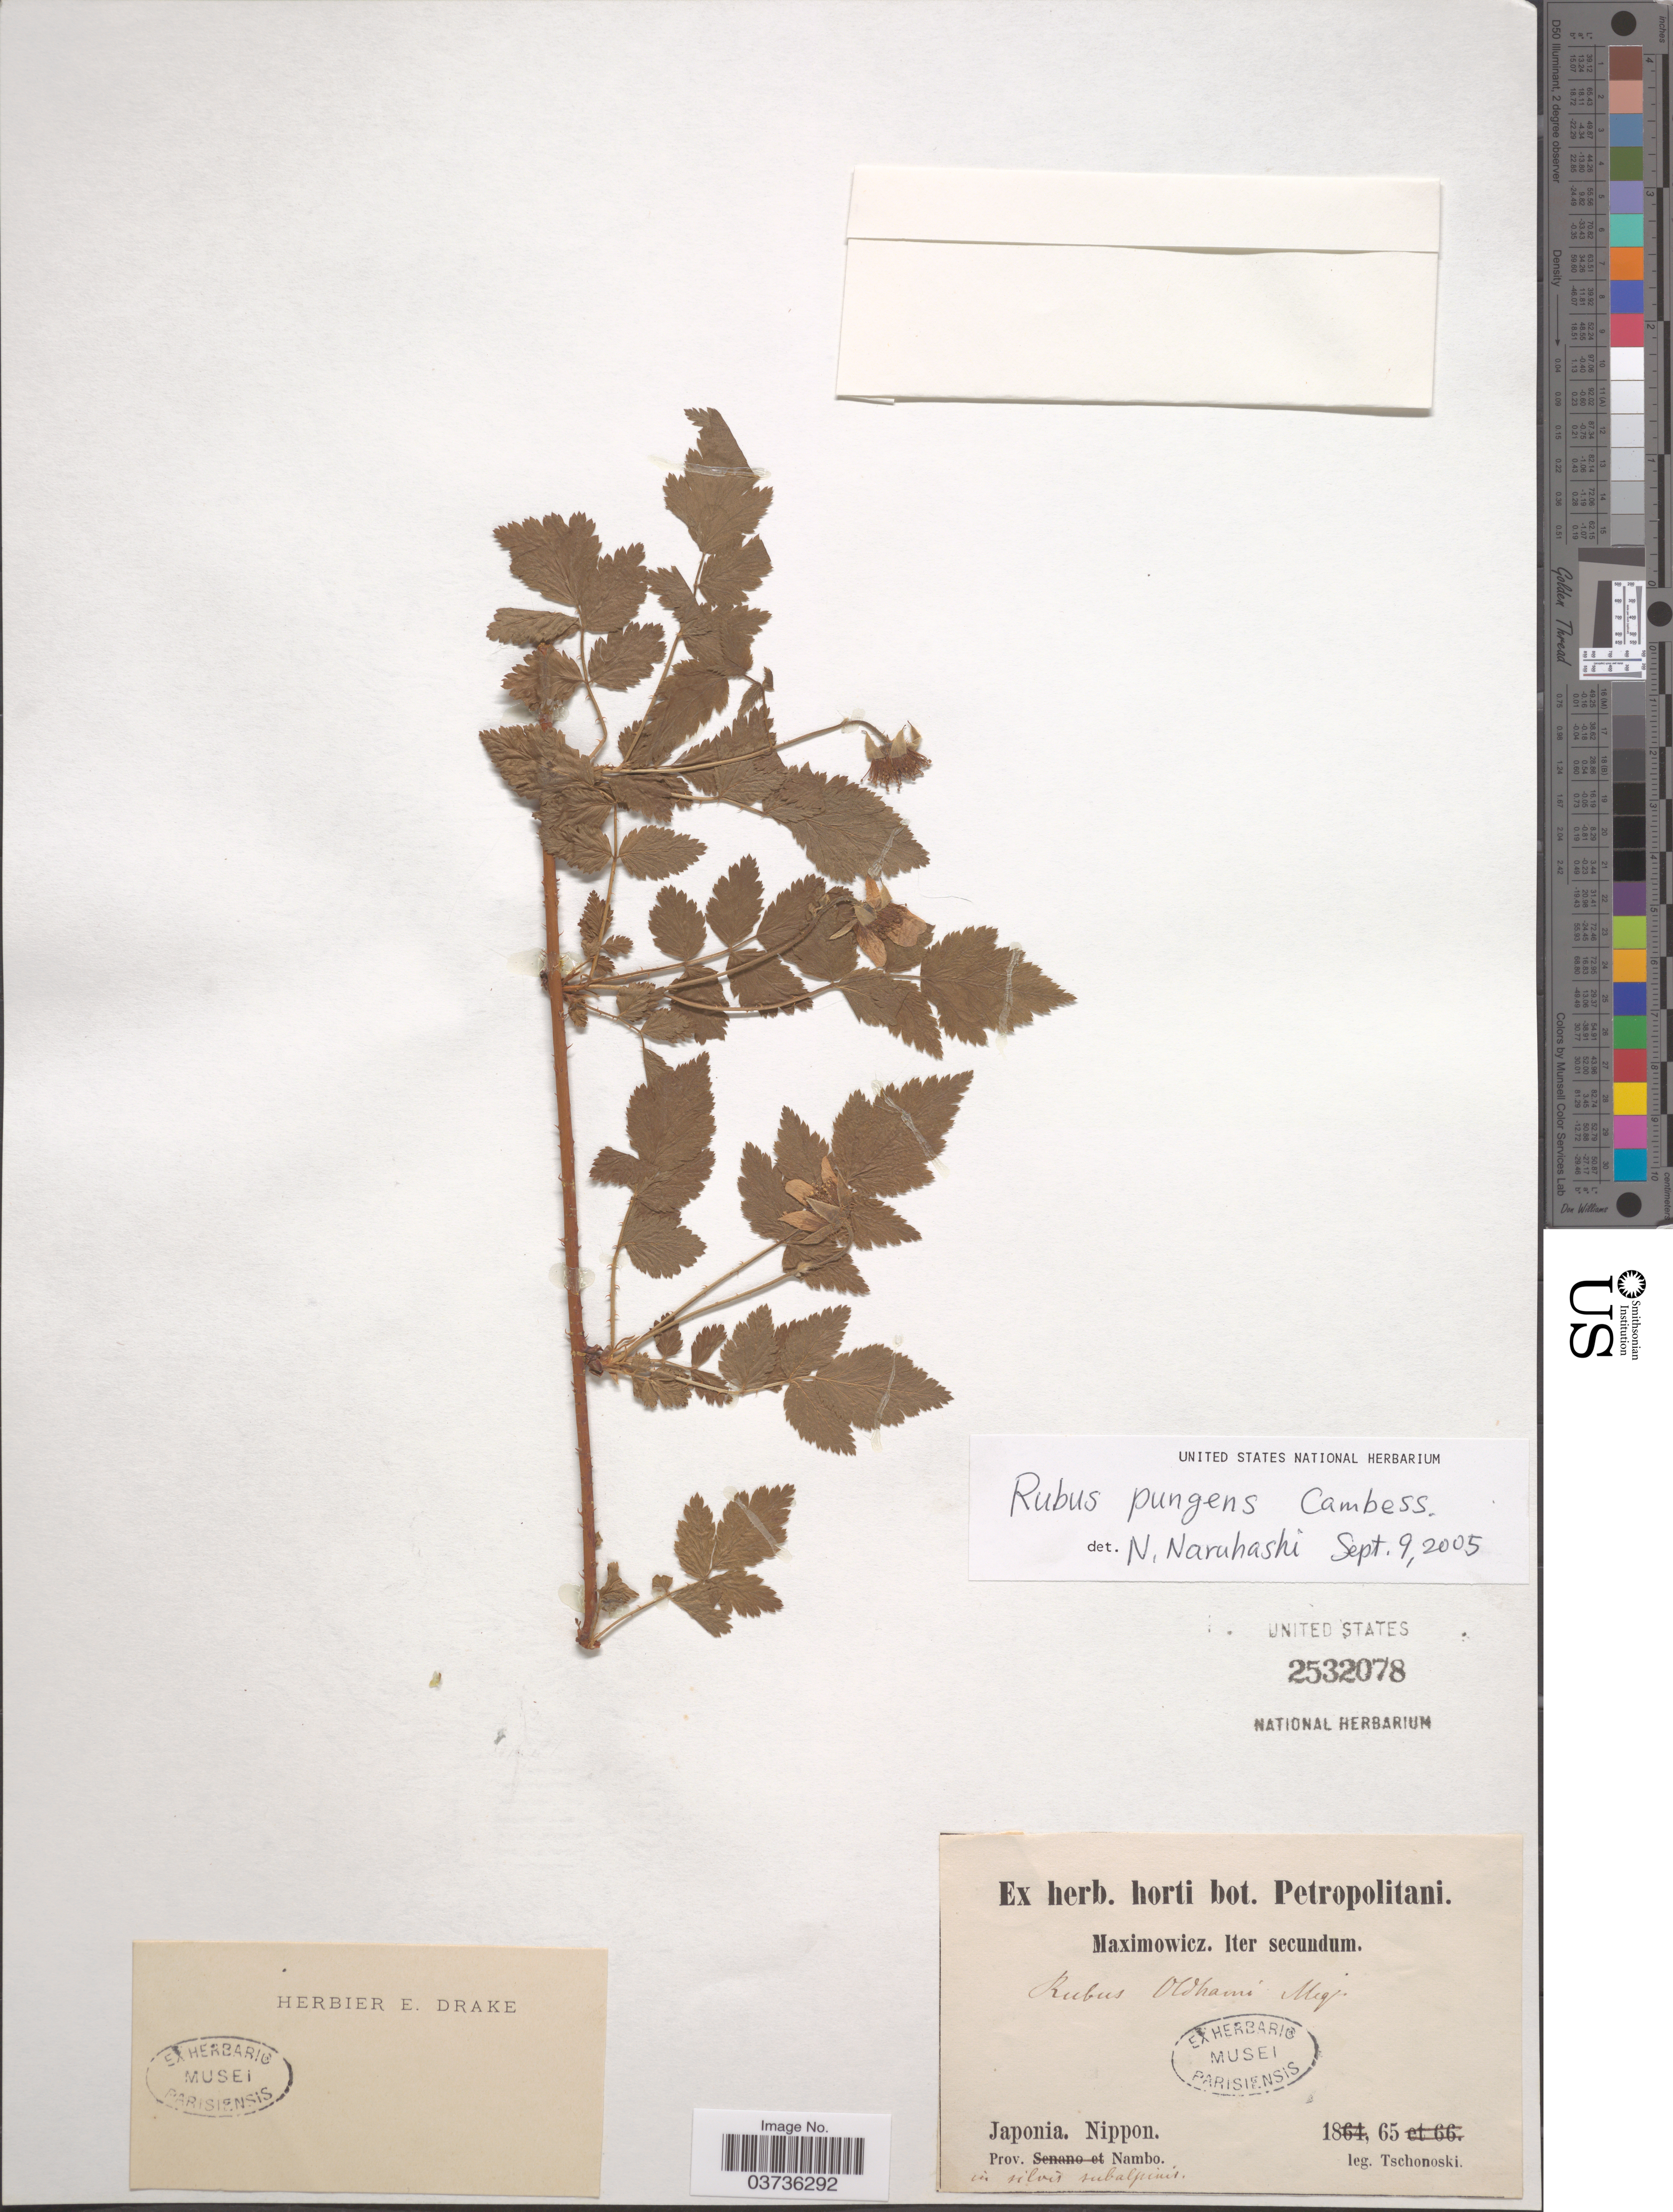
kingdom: Plantae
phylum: Tracheophyta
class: Magnoliopsida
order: Rosales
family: Rosaceae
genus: Rubus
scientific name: Rubus pungens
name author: Cambess.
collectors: -. Tschonoski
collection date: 1865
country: Japan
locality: Japonia. Nippon. Prov. Nambo.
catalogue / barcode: US 2532078